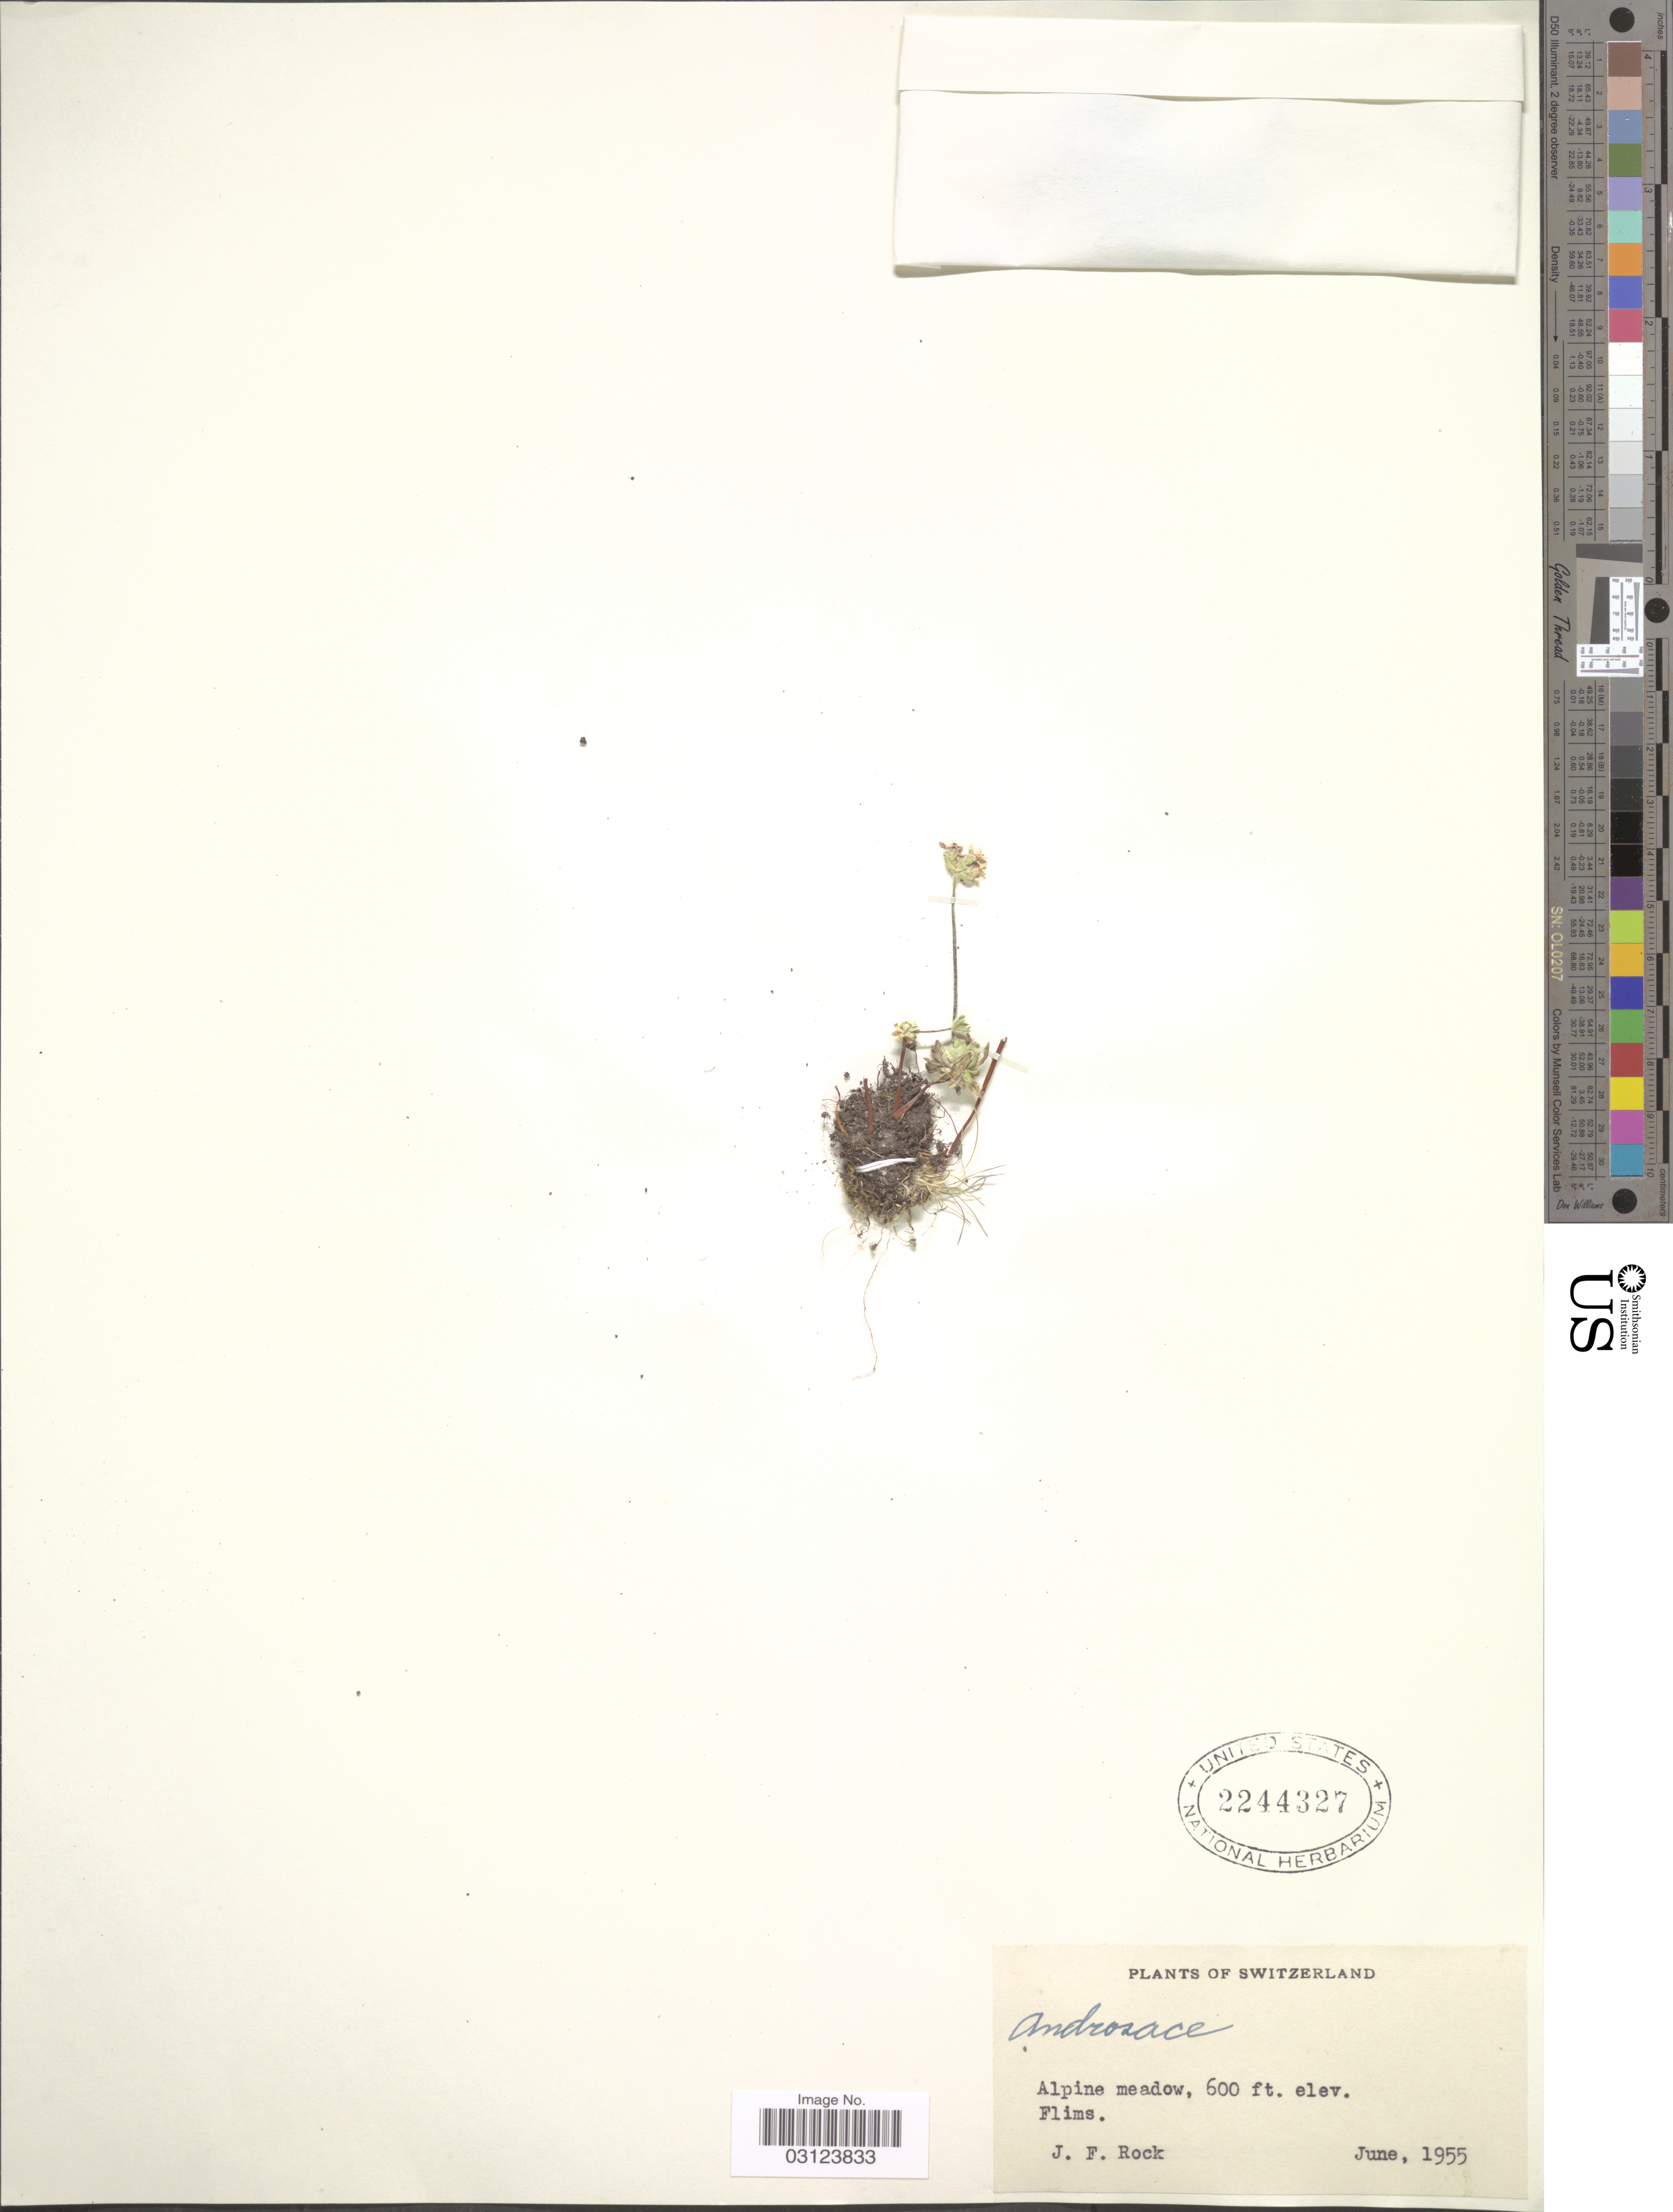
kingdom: Plantae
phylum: Tracheophyta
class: Magnoliopsida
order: Ericales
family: Primulaceae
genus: Androsace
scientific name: Androsace sp.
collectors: J. Rock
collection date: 1955-06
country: Switzerland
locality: Flims.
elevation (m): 183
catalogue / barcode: US 2244327